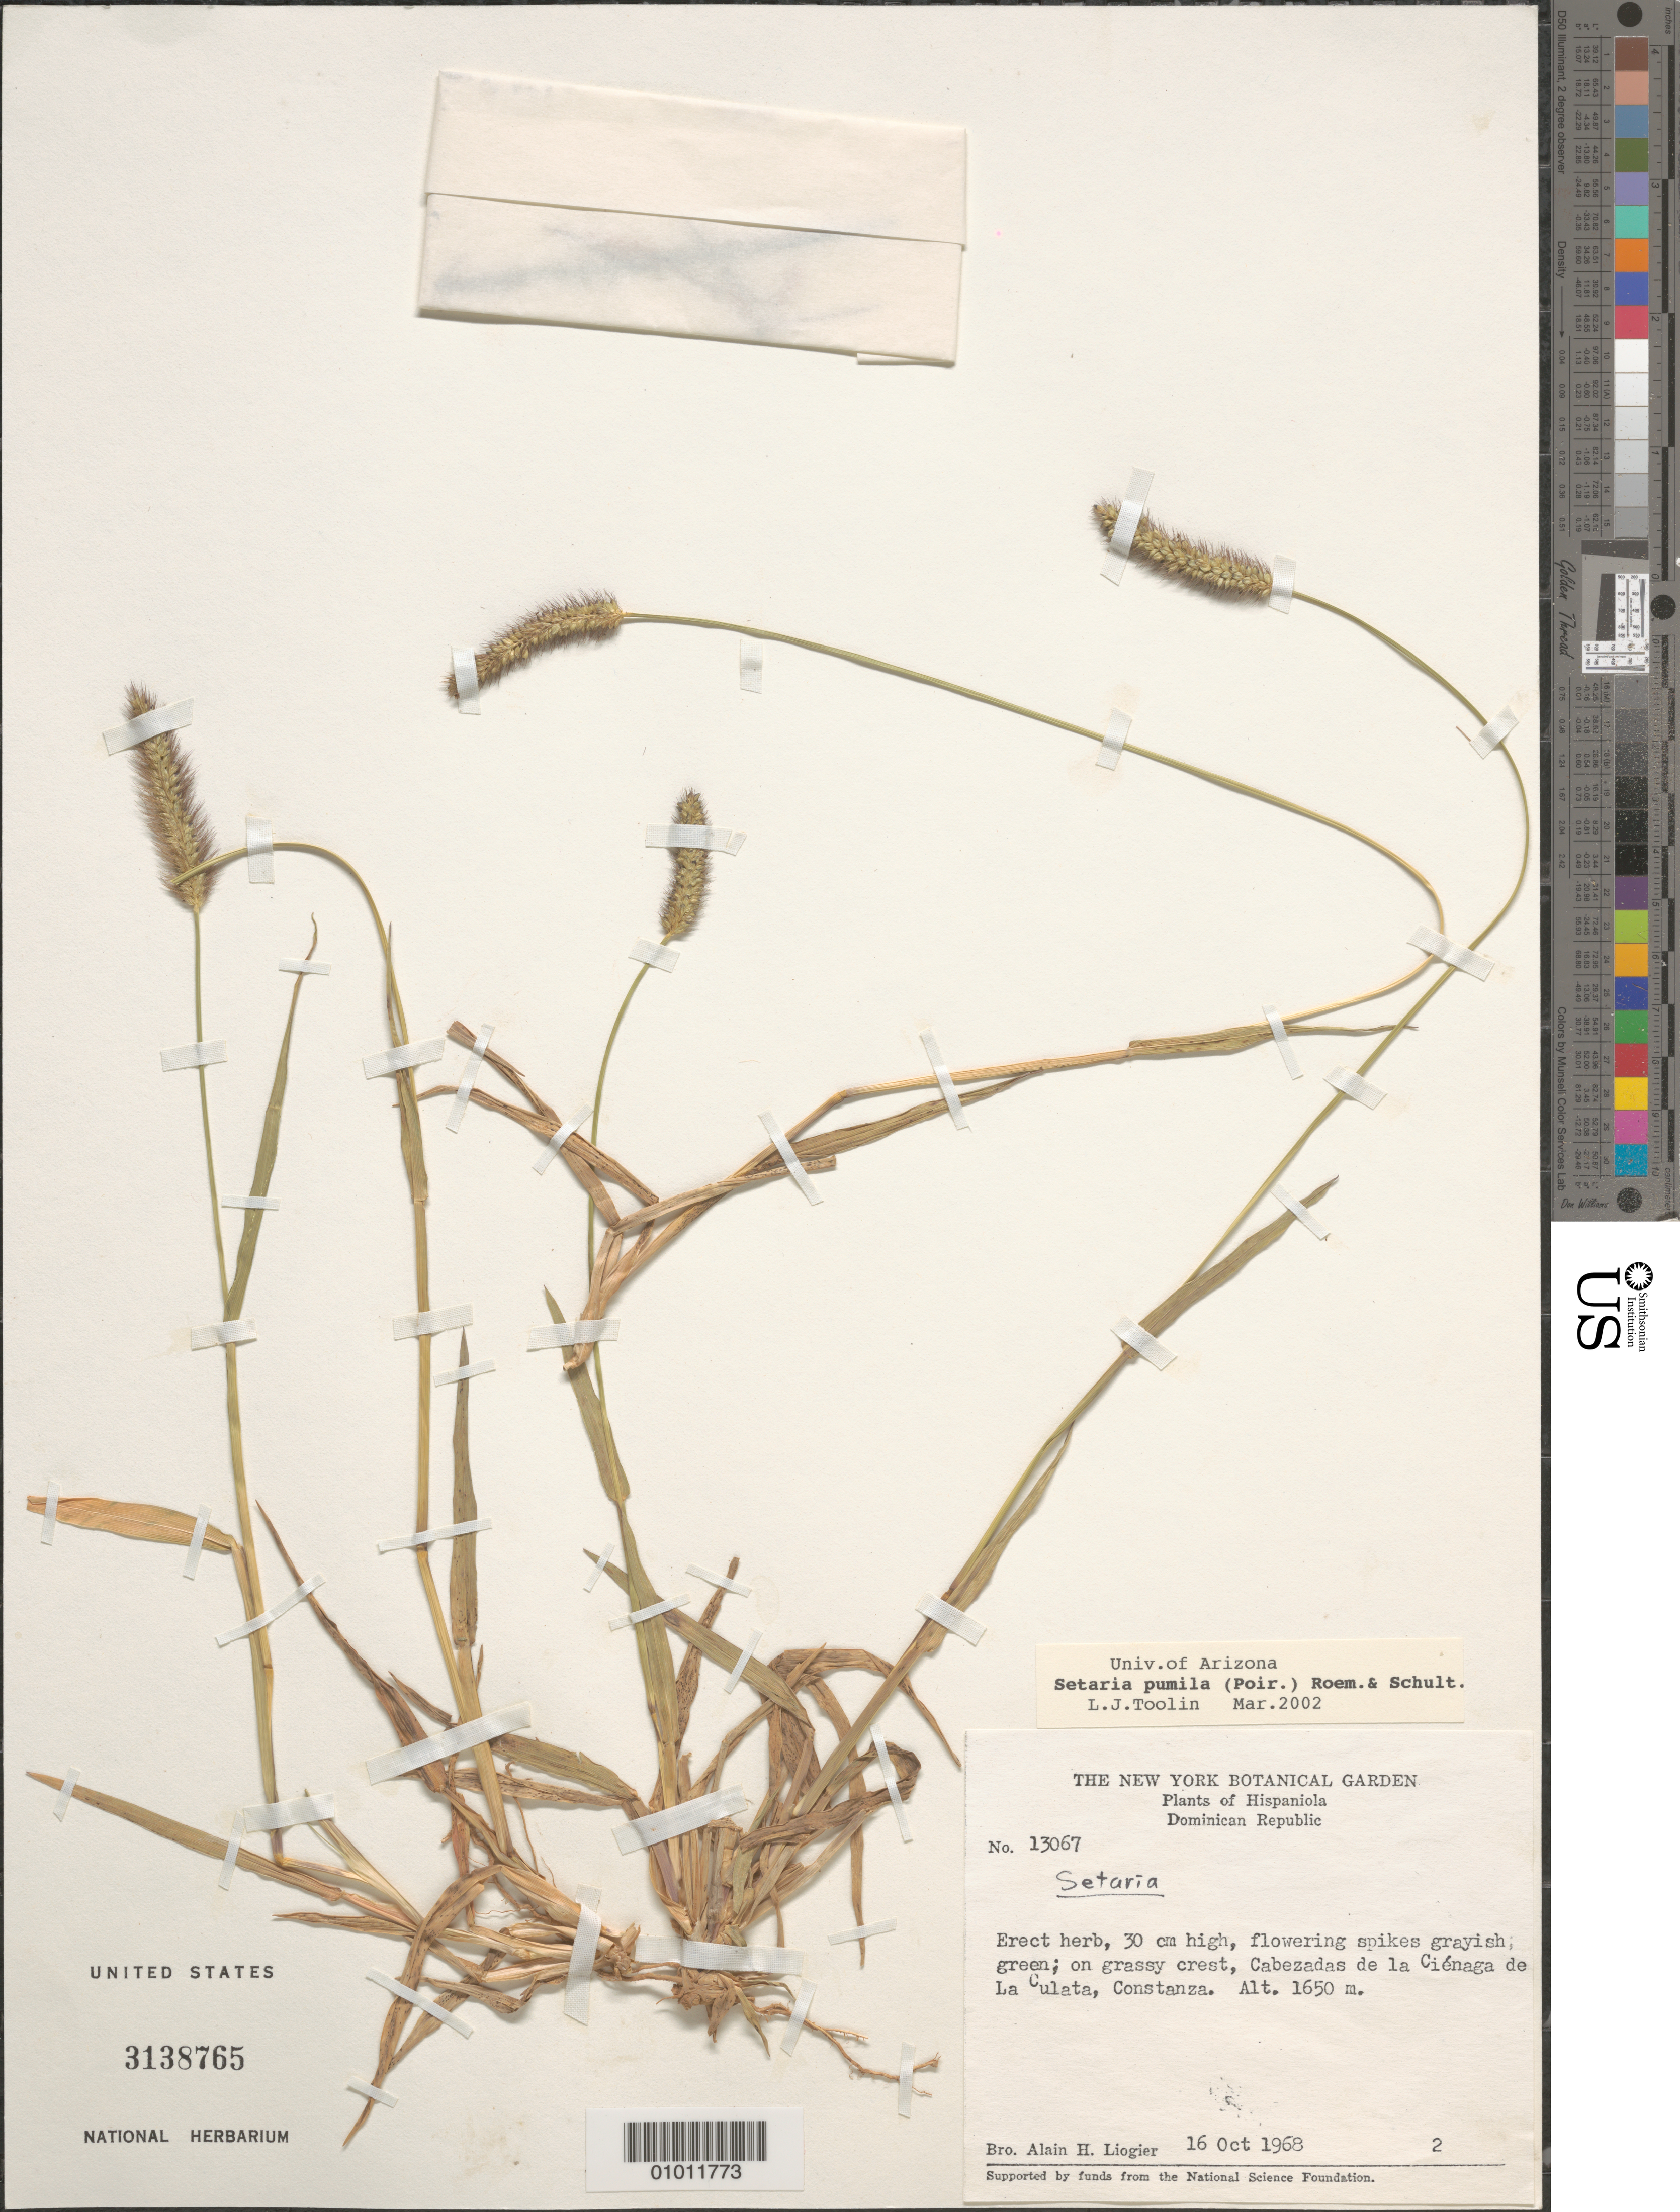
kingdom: Plantae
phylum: Tracheophyta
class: Liliopsida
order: Poales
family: Poaceae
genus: Setaria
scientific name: Setaria pumila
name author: (Poir.) Roem. & Schult.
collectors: A. H. Liogier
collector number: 13067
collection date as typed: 16 Oct 1968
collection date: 1968-10-16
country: Dominican Republic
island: Hispaniola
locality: Cabezadas de la Cienaga de La Culata, Constanza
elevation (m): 1650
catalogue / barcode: US 3138765